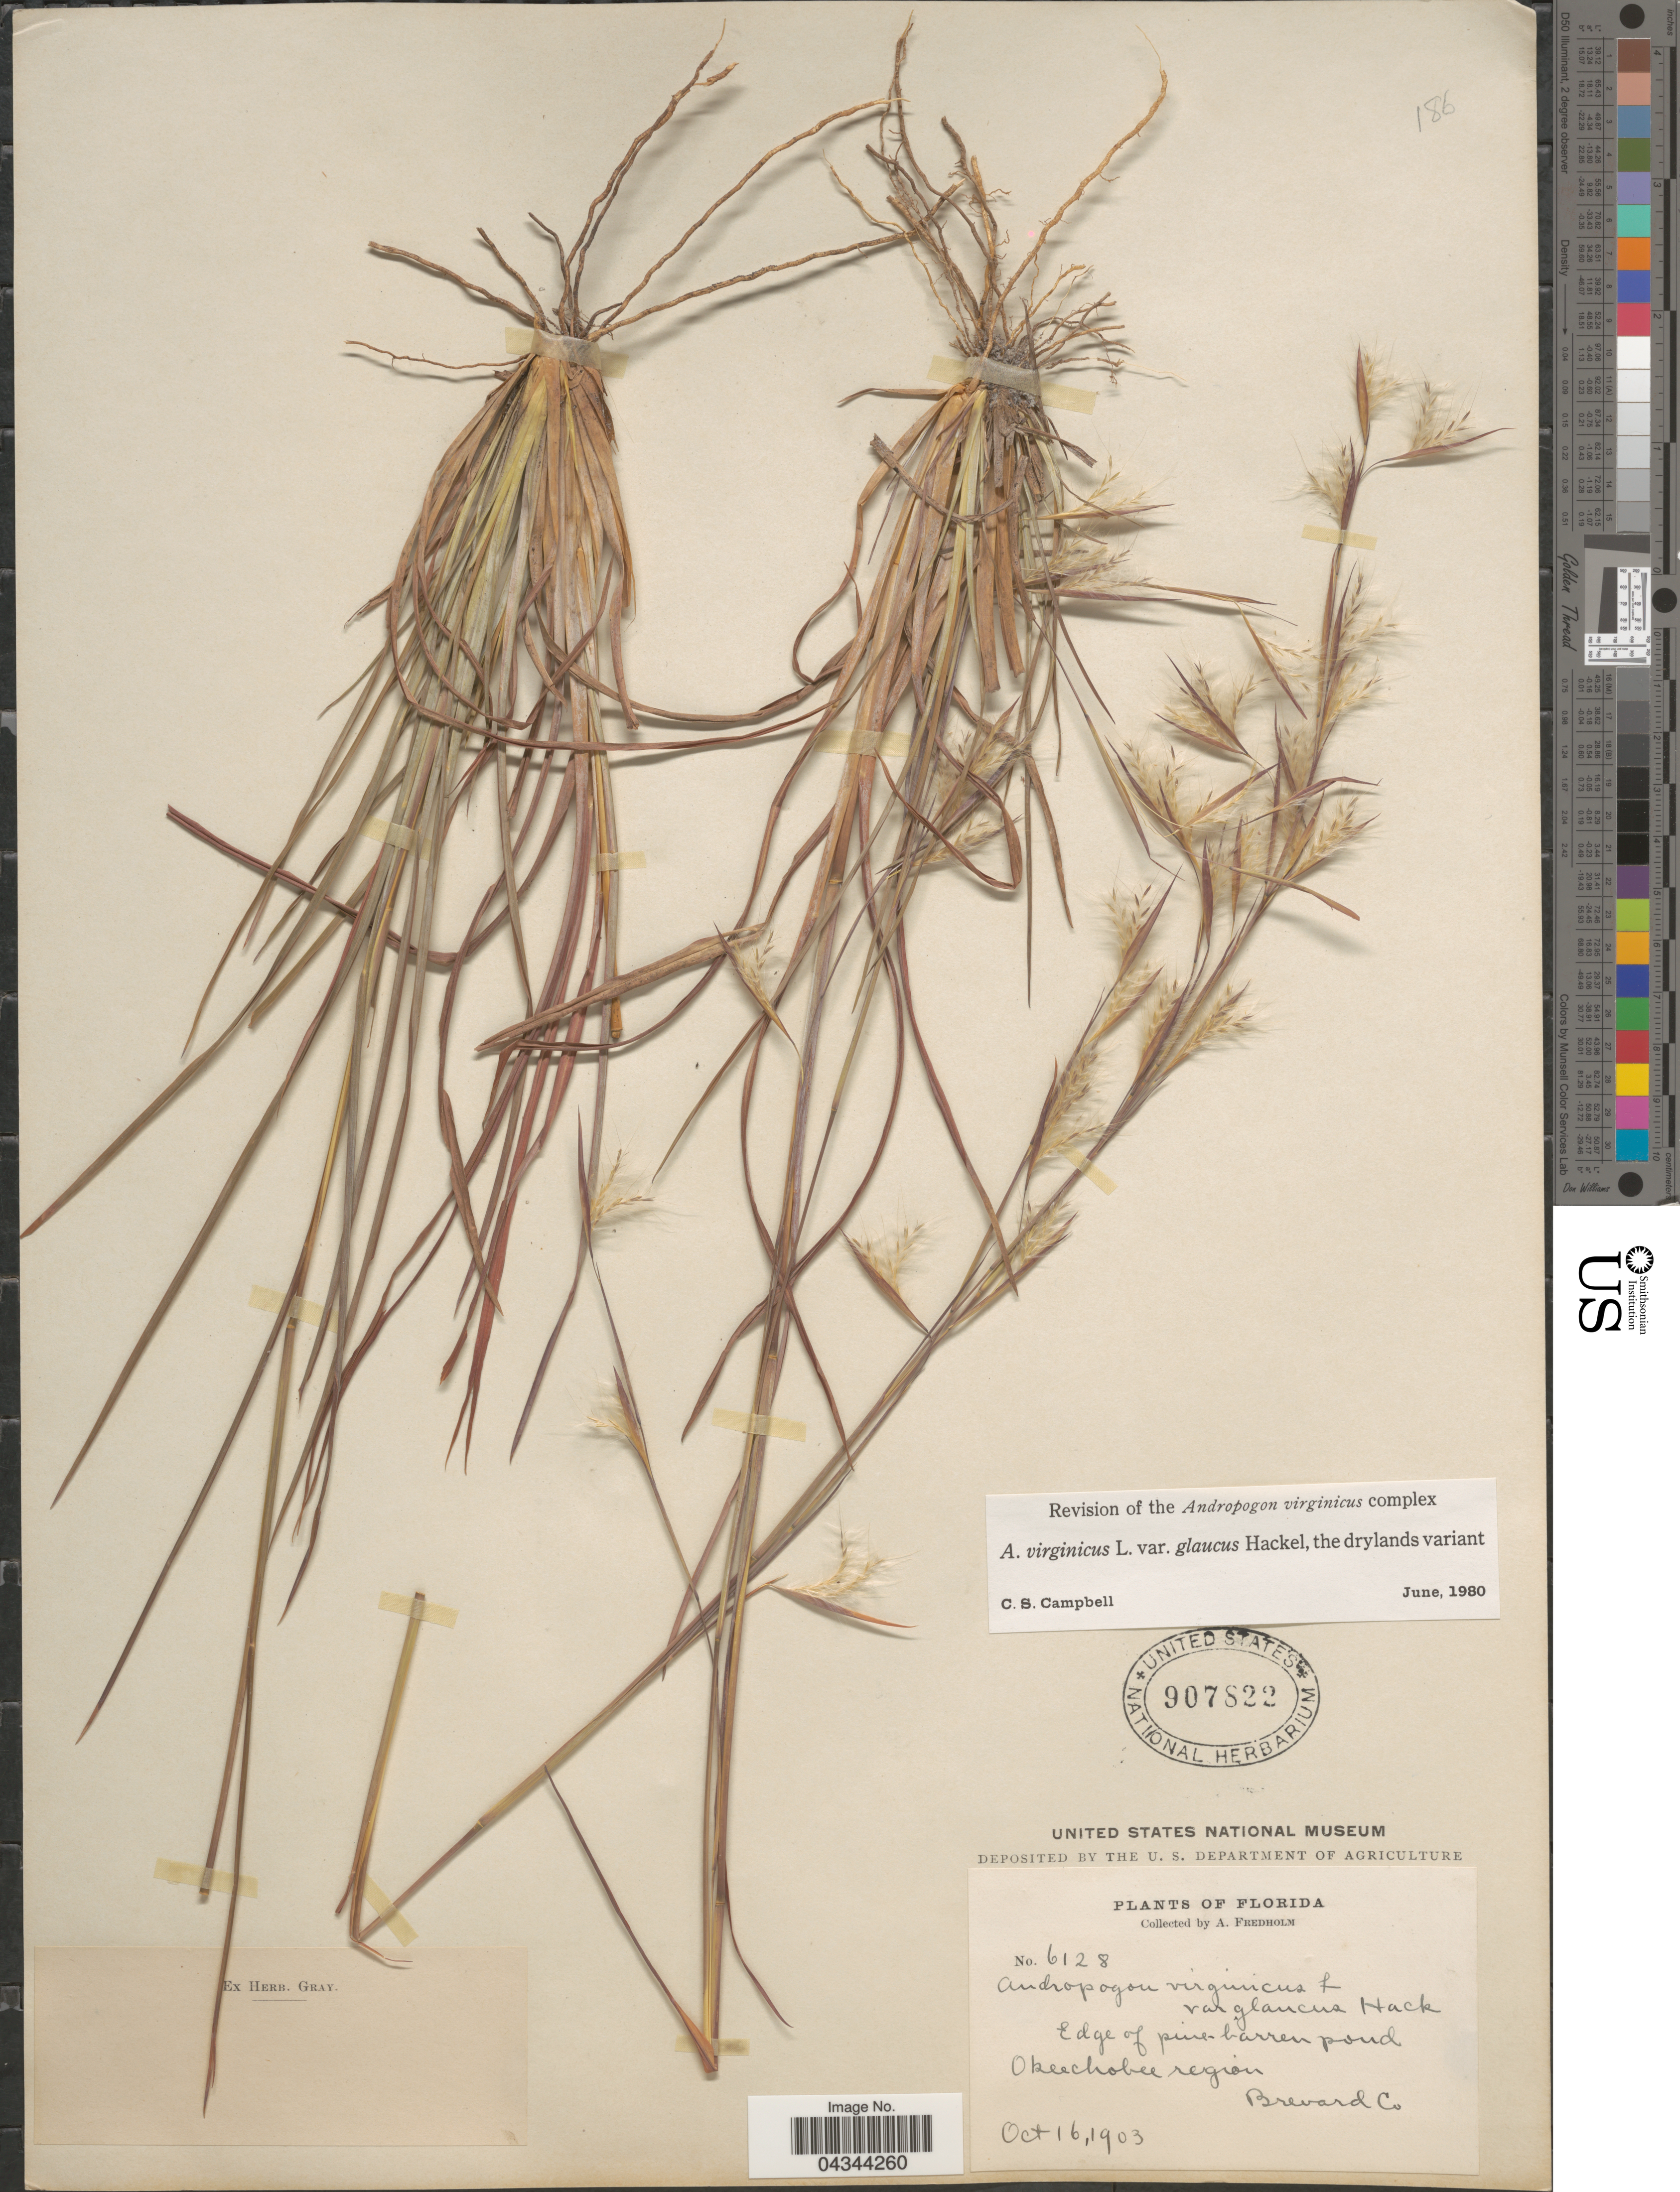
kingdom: Plantae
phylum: Tracheophyta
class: Liliopsida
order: Poales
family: Poaceae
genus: Andropogon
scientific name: Andropogon virginicus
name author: L.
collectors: A. Fredholm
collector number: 6128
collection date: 1903-10-16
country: United States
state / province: Florida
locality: Okeechobee region. Brevard Co.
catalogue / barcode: US 907822